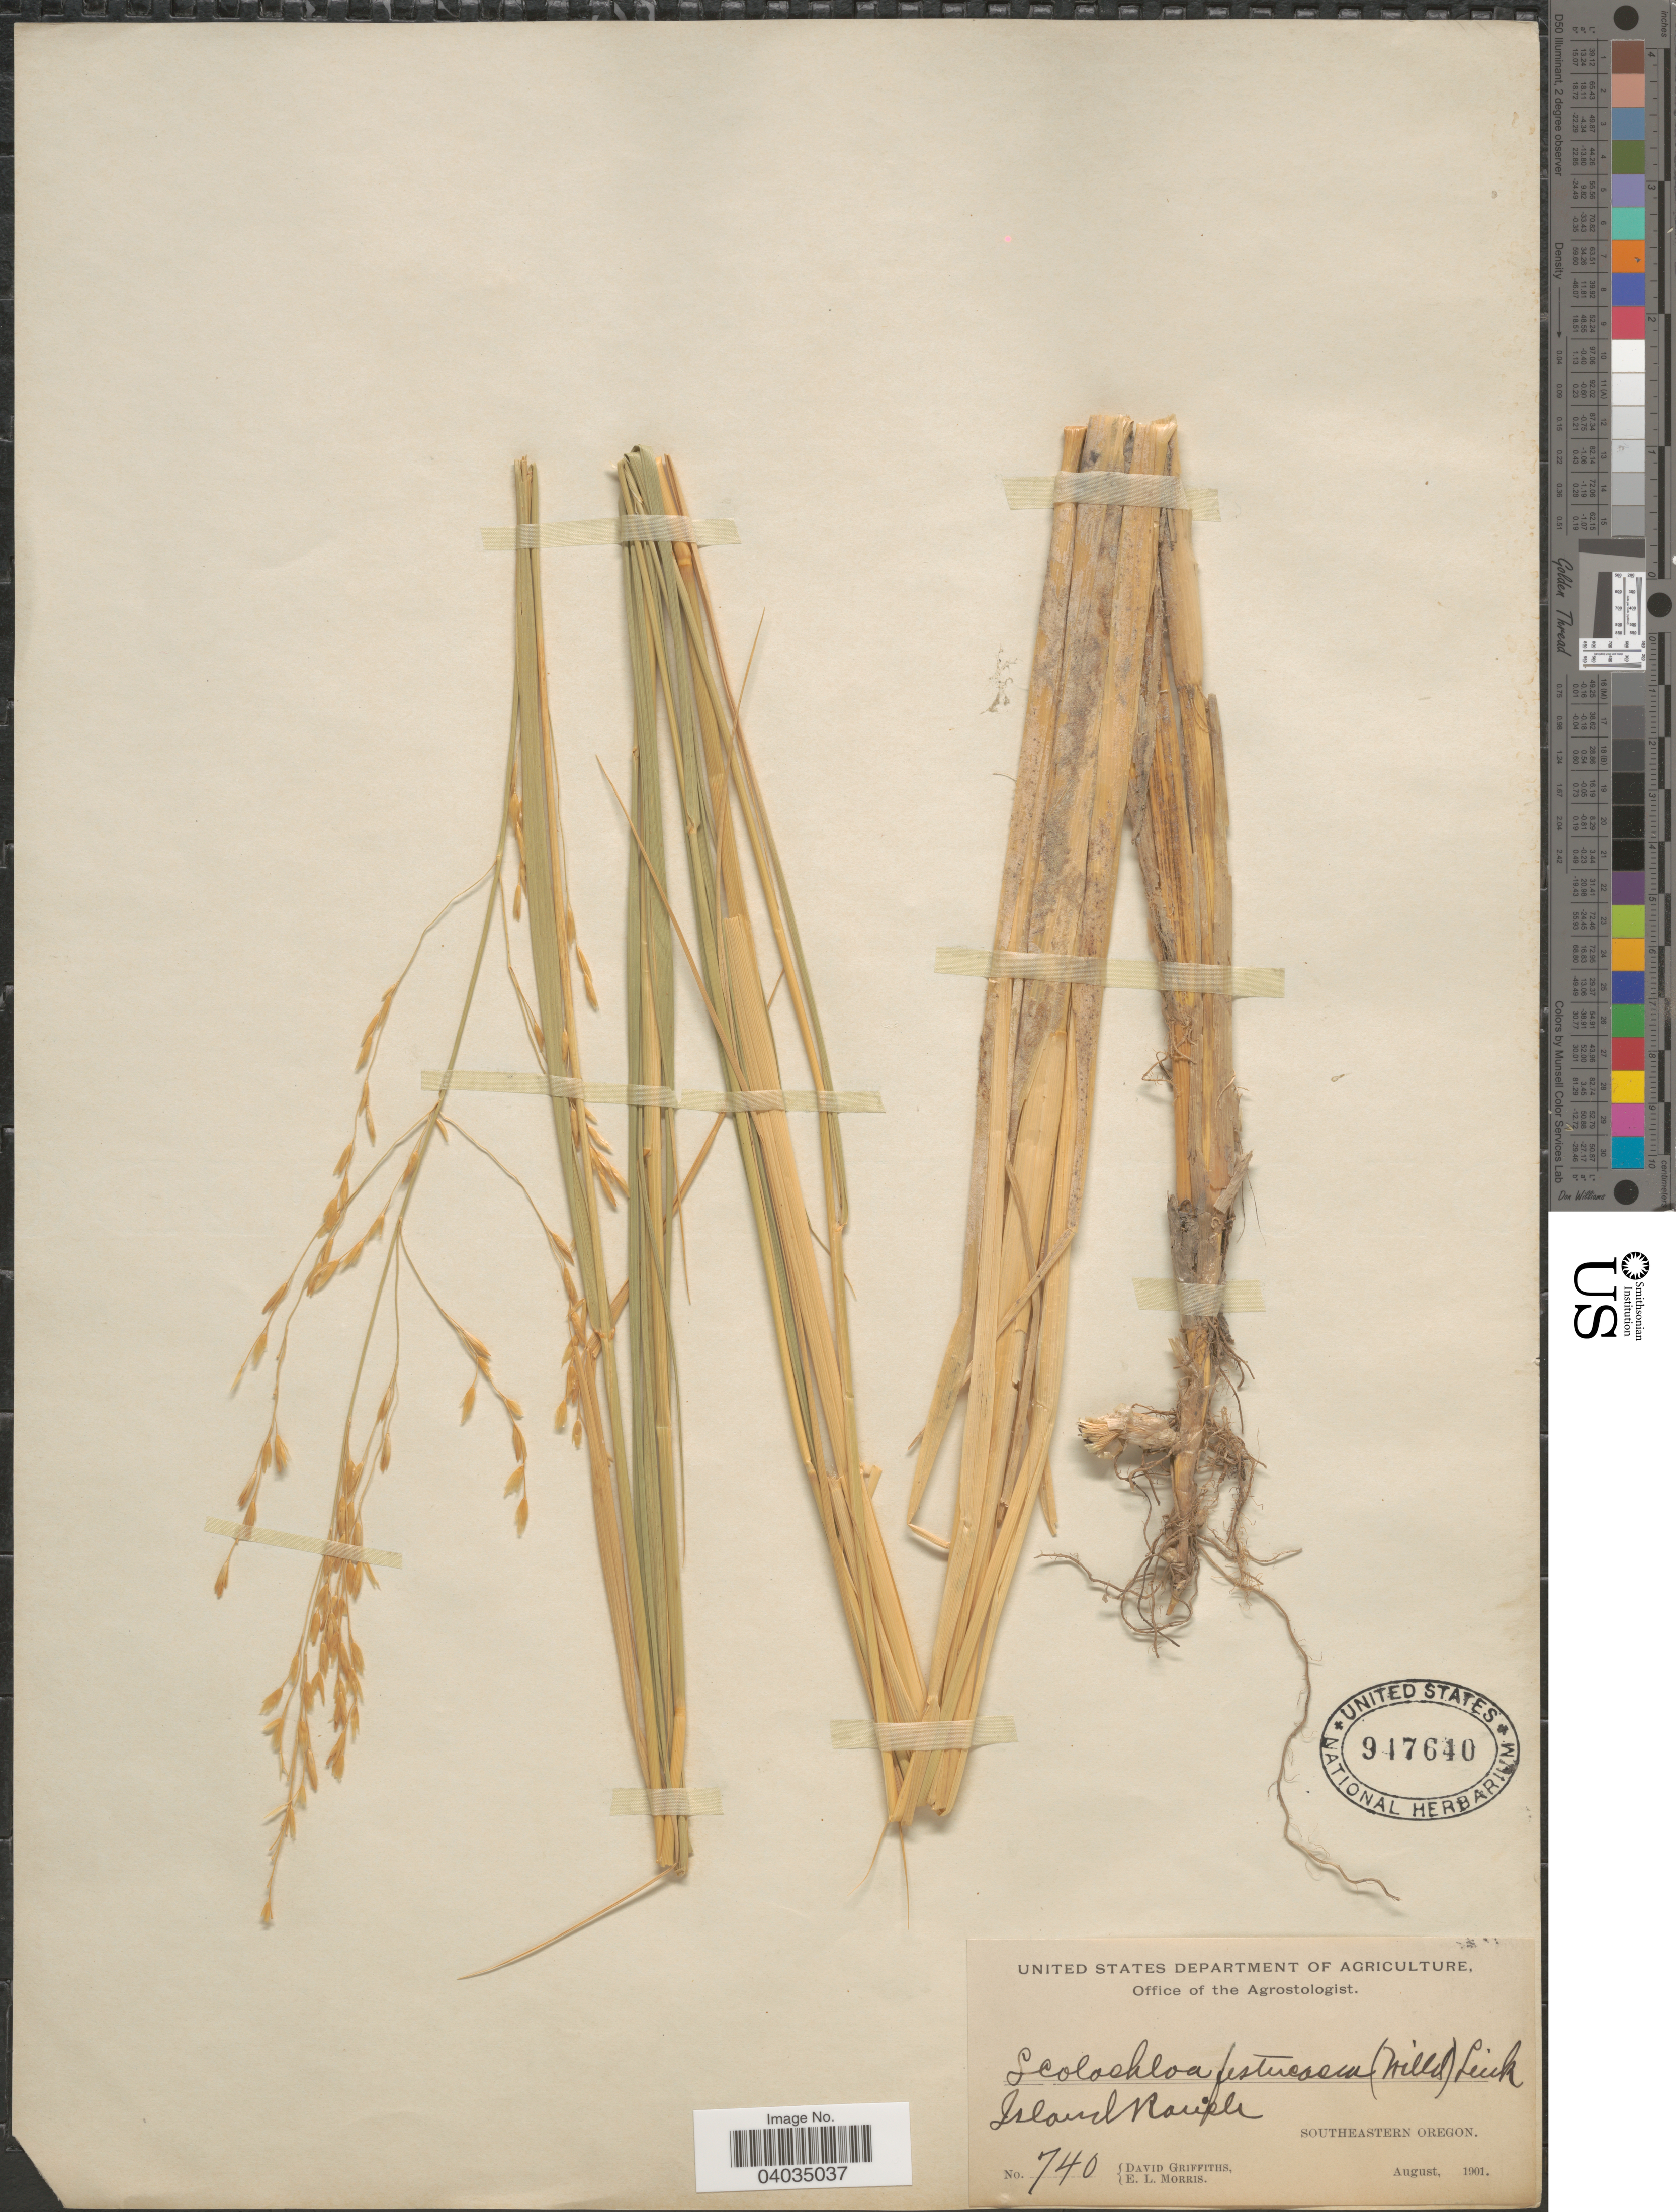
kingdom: Plantae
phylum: Tracheophyta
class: Liliopsida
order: Poales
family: Poaceae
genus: Scolochloa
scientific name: Scolochloa festucacea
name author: (Willd.) Link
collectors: D. Griffiths & E. Morris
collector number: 740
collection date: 1901-08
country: United States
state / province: Oregon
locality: Island Ranch, Southeastern Oregon.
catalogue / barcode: US 947640